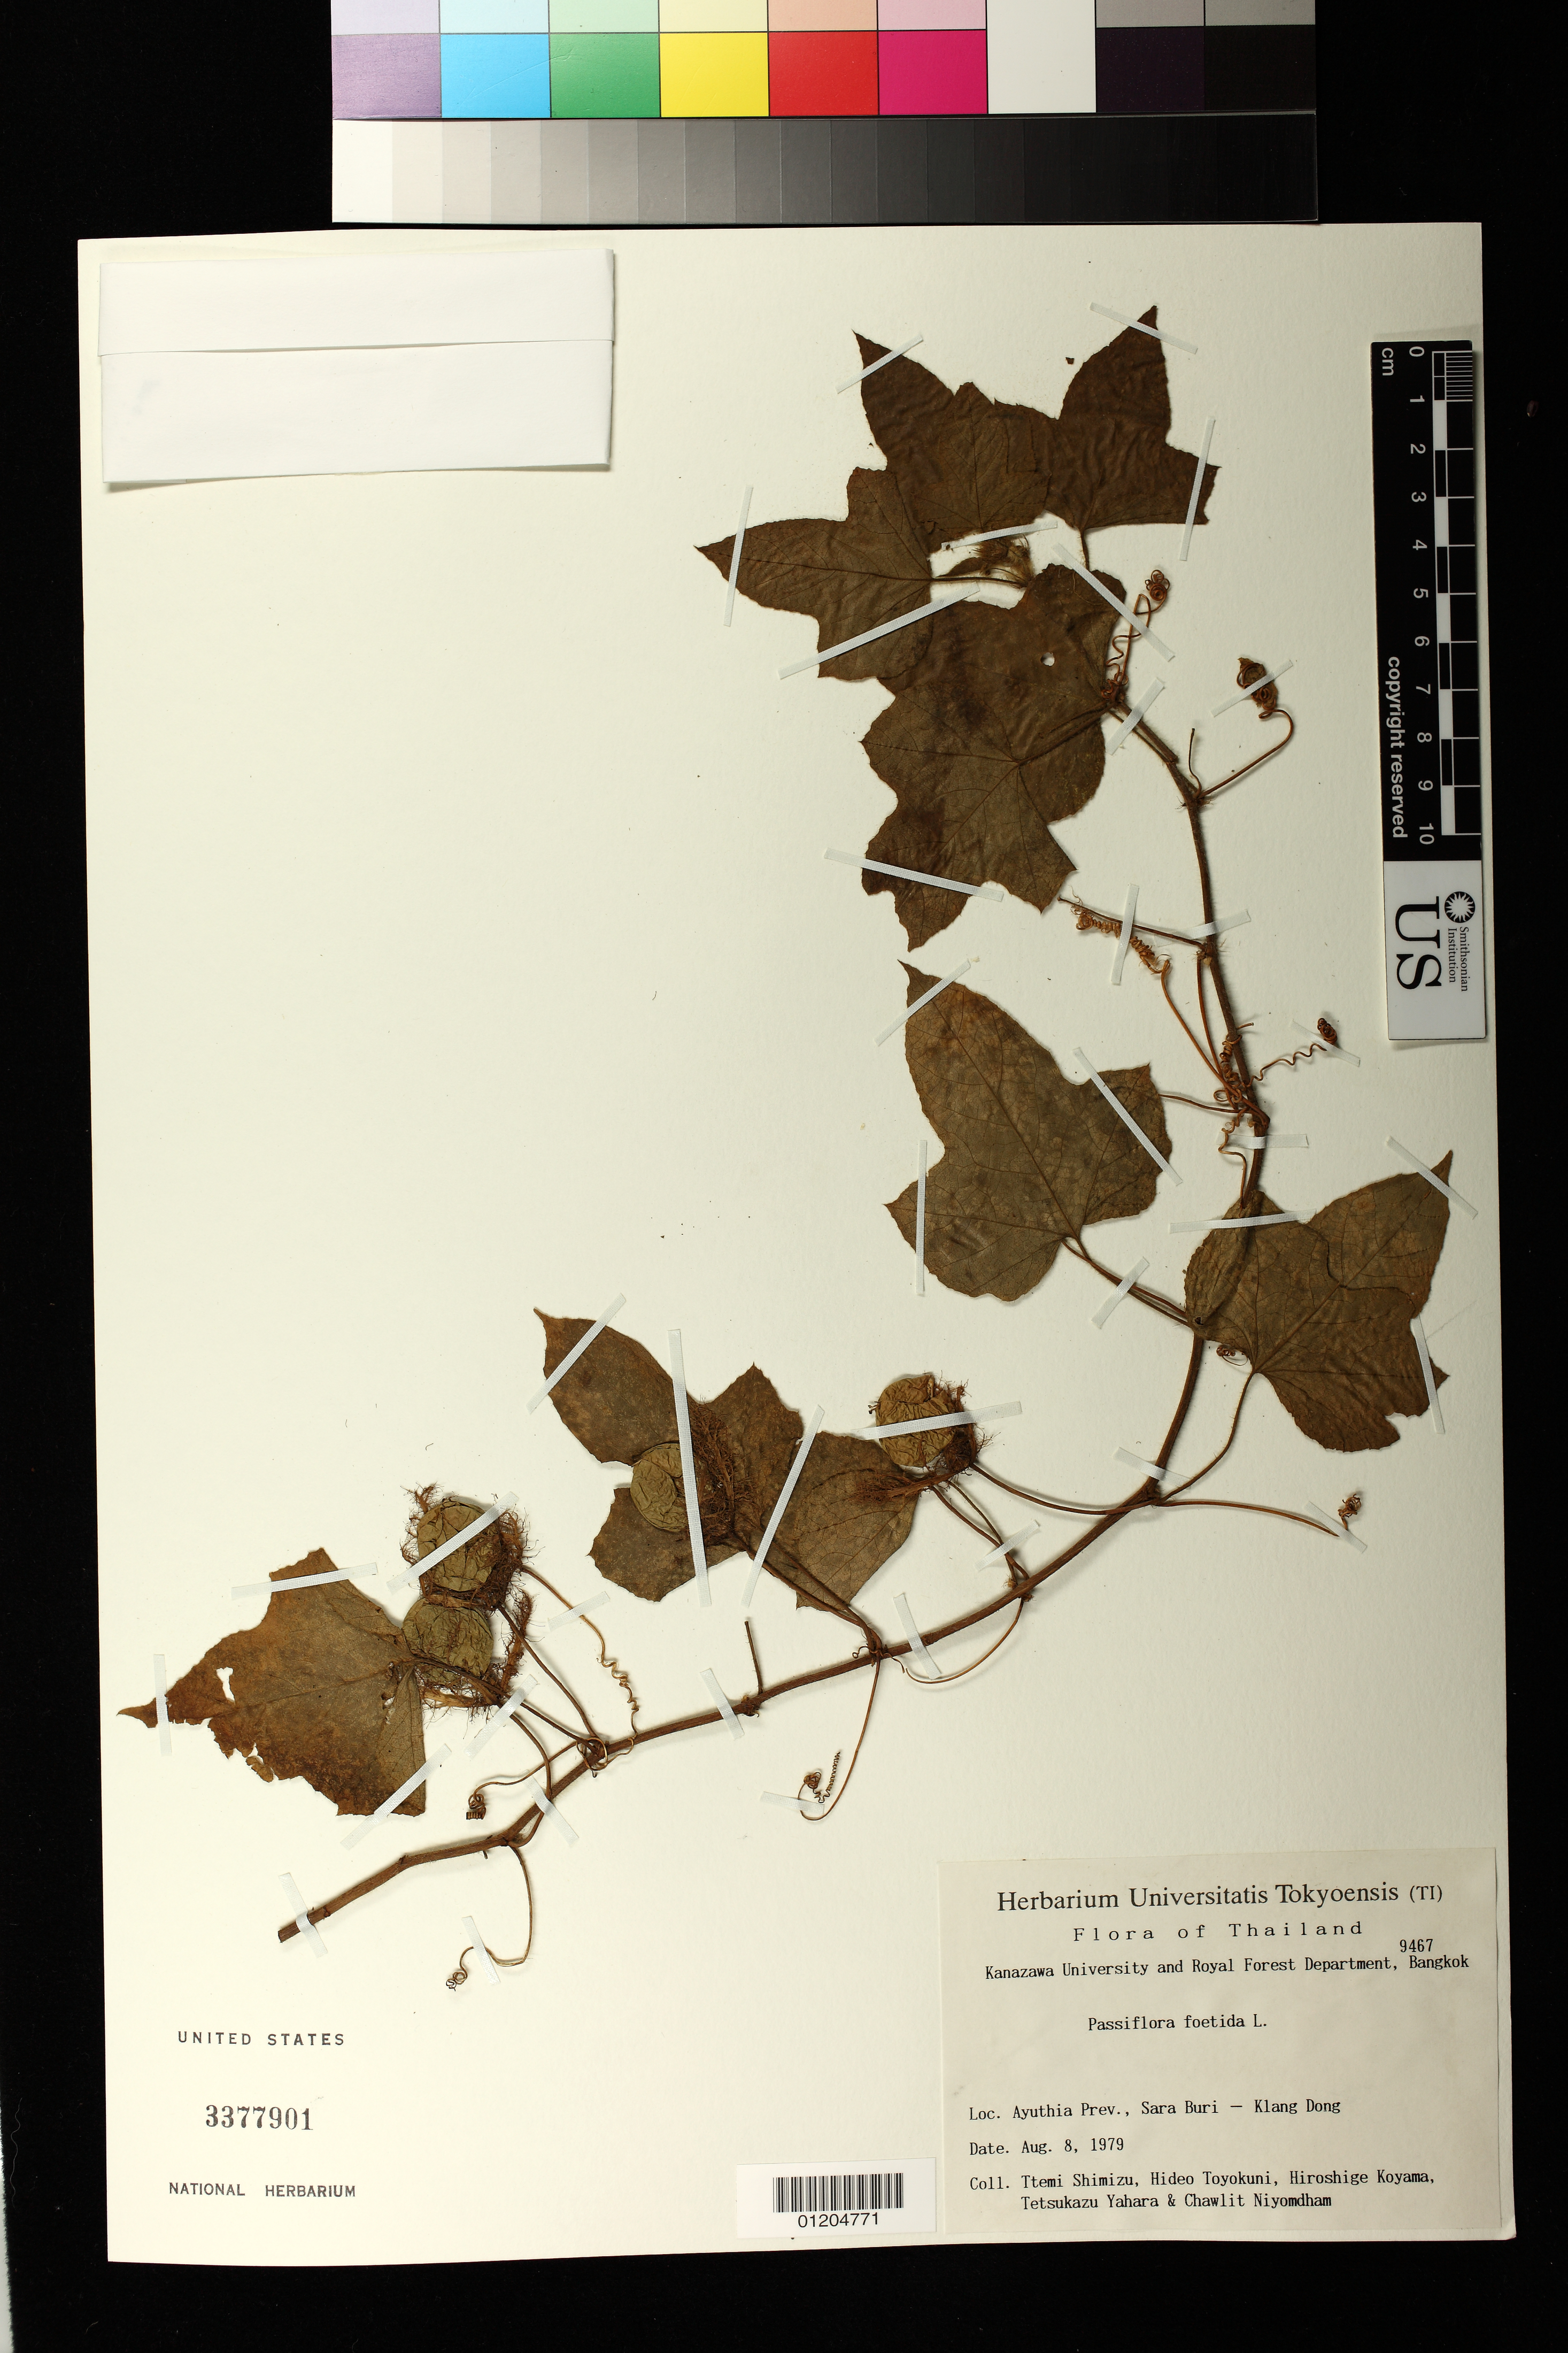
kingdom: Plantae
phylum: Tracheophyta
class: Magnoliopsida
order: Malpighiales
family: Passifloraceae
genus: Passiflora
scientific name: Passiflora foetida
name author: L.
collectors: T. Shimizu, H. Toyokuni, H. Koyama, T. Yahara & C. Niyomdham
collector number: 9467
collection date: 1979-08-08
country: Thailand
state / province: Phra Nakhon Si Ayutthaya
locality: Ayutthaya (Ayuthia) Prev., Sara Buri - Klang Dong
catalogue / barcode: US 3377901